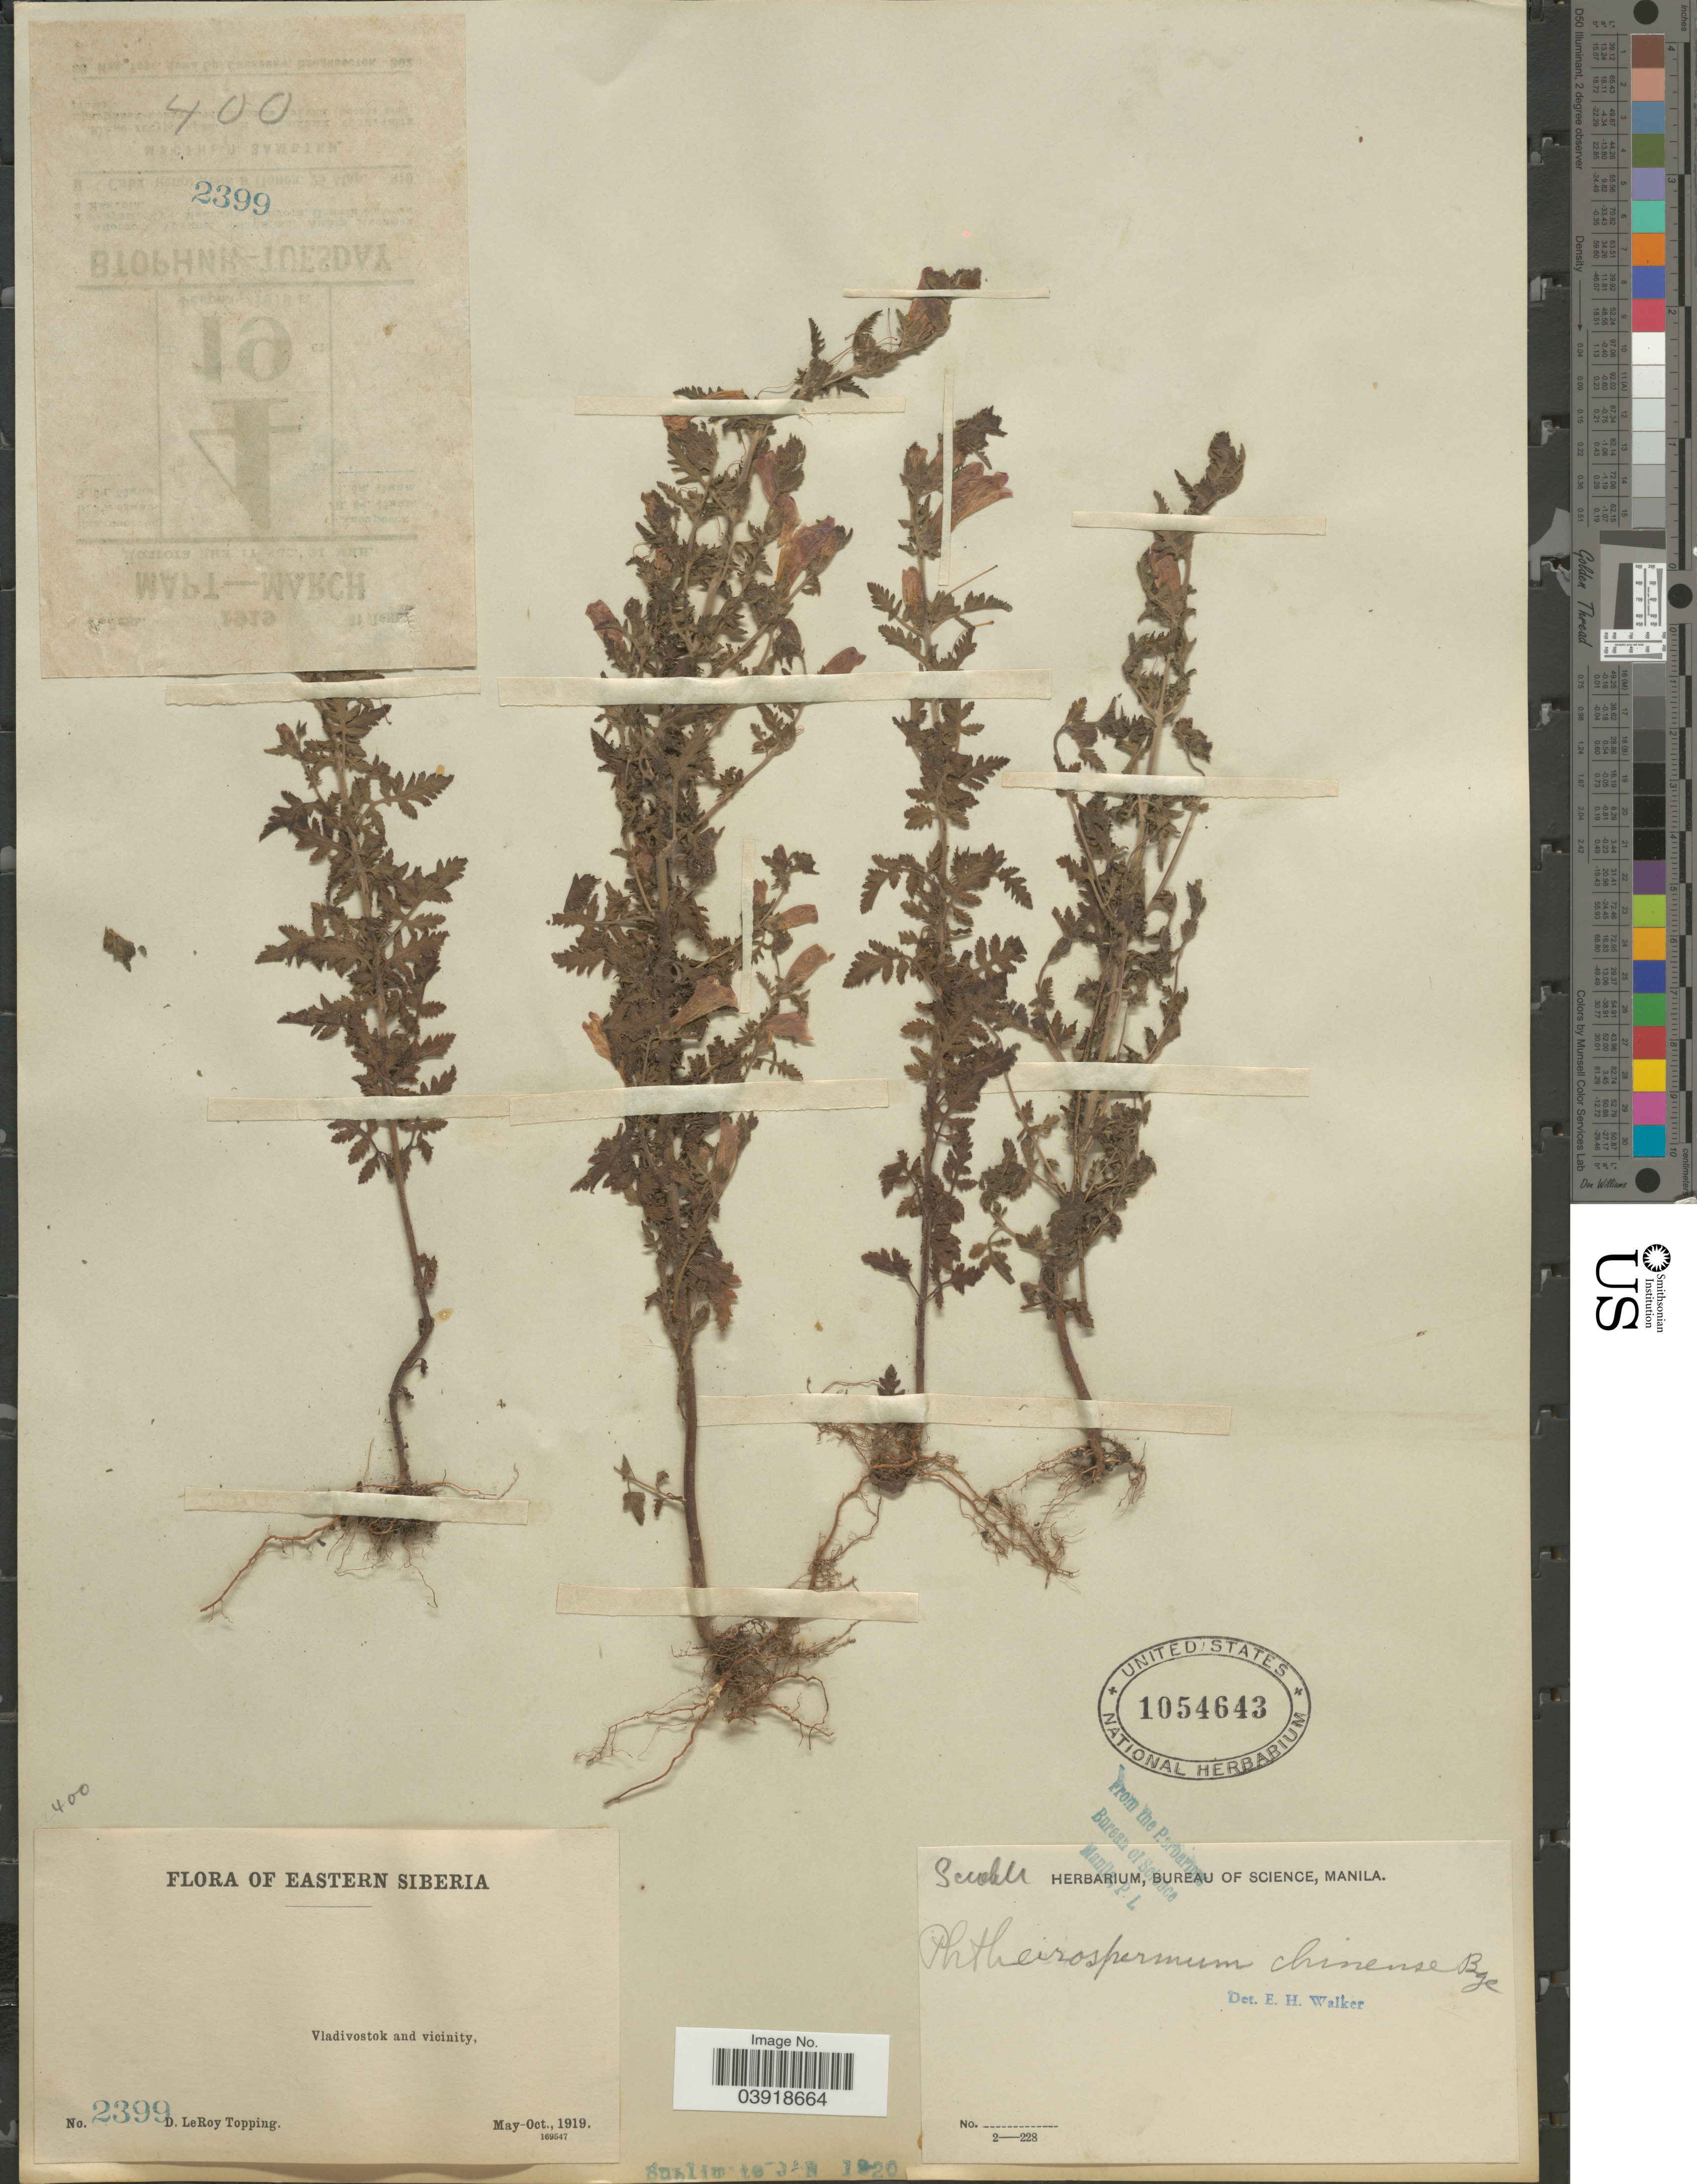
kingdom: Plantae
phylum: Tracheophyta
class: Magnoliopsida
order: Lamiales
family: Orobanchaceae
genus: Phtheirospermum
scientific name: Phtheirospermum chinense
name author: Bunge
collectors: D. L. Topping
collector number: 2399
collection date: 1919-05/1919-10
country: Russian Federation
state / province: Primorsky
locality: Eastern Siberia. Vladivostok and vicinity.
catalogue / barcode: US 1054643